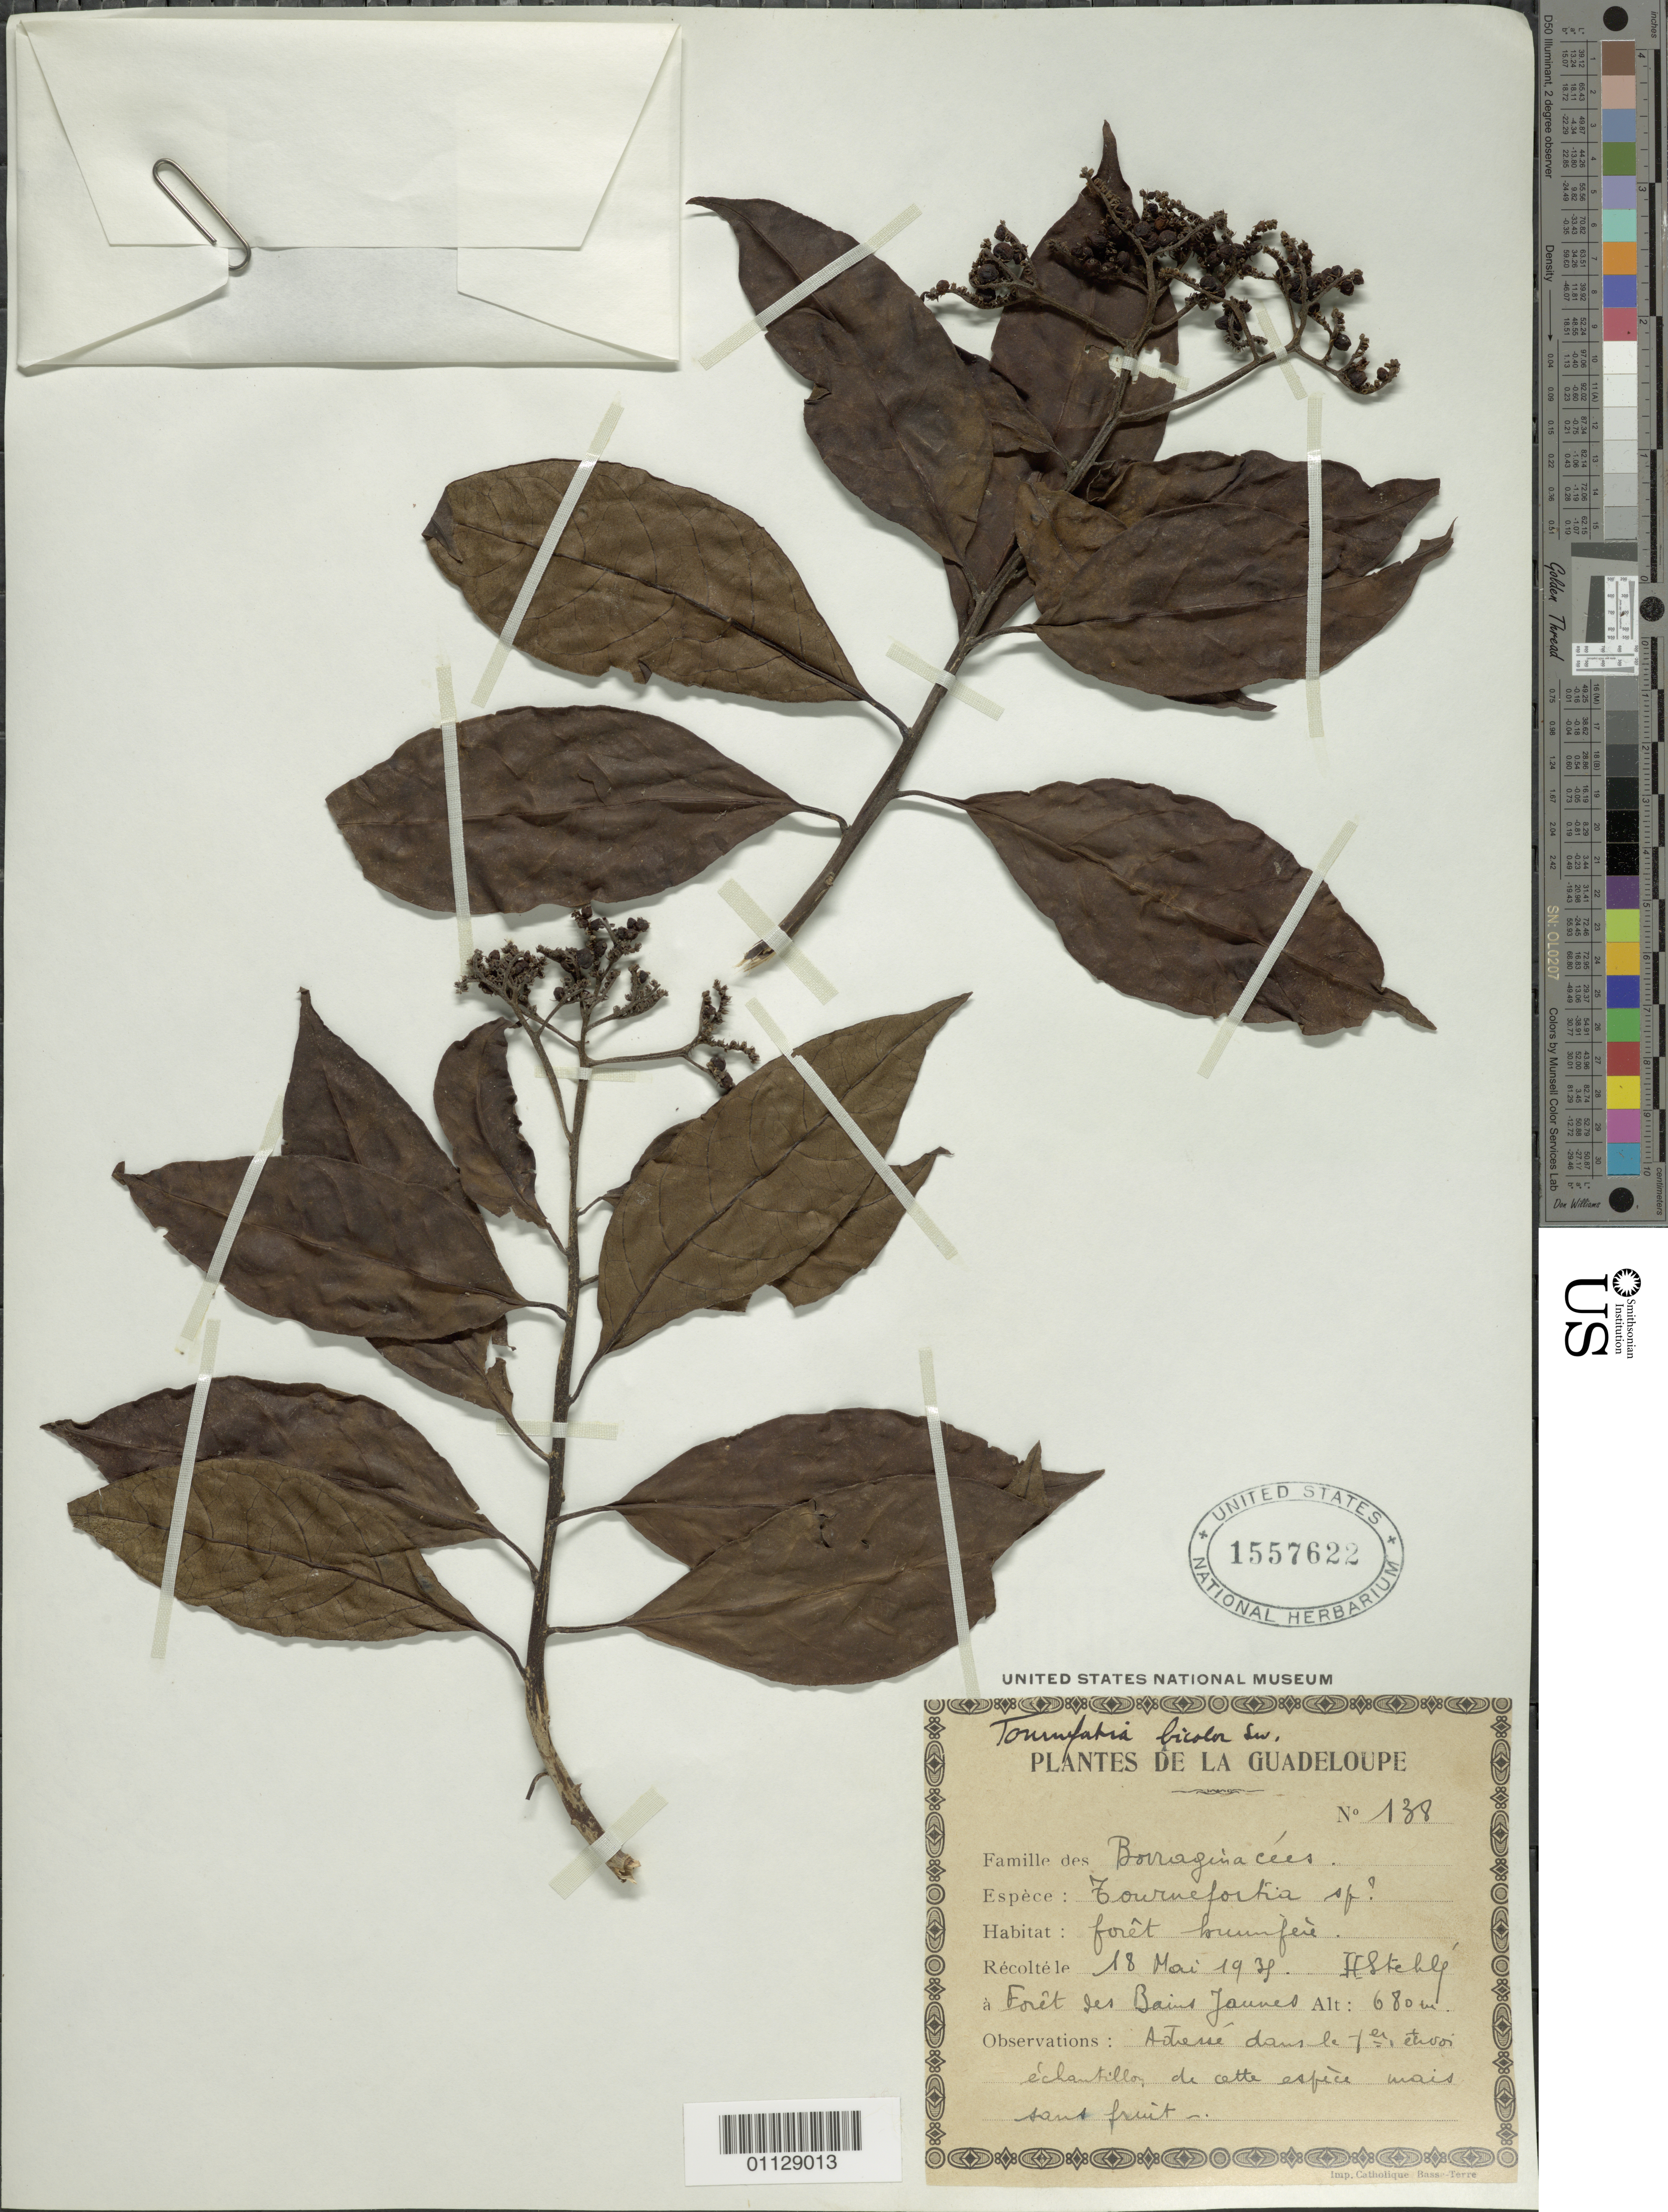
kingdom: Plantae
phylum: Tracheophyta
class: Magnoliopsida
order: Boraginales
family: Heliotropiaceae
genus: Tournefortia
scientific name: Tournefortia bicolor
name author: Sw.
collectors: H. Stehlé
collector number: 138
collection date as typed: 18 May 1938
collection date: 1938-05-18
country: Guadeloupe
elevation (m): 680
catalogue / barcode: US 1557622